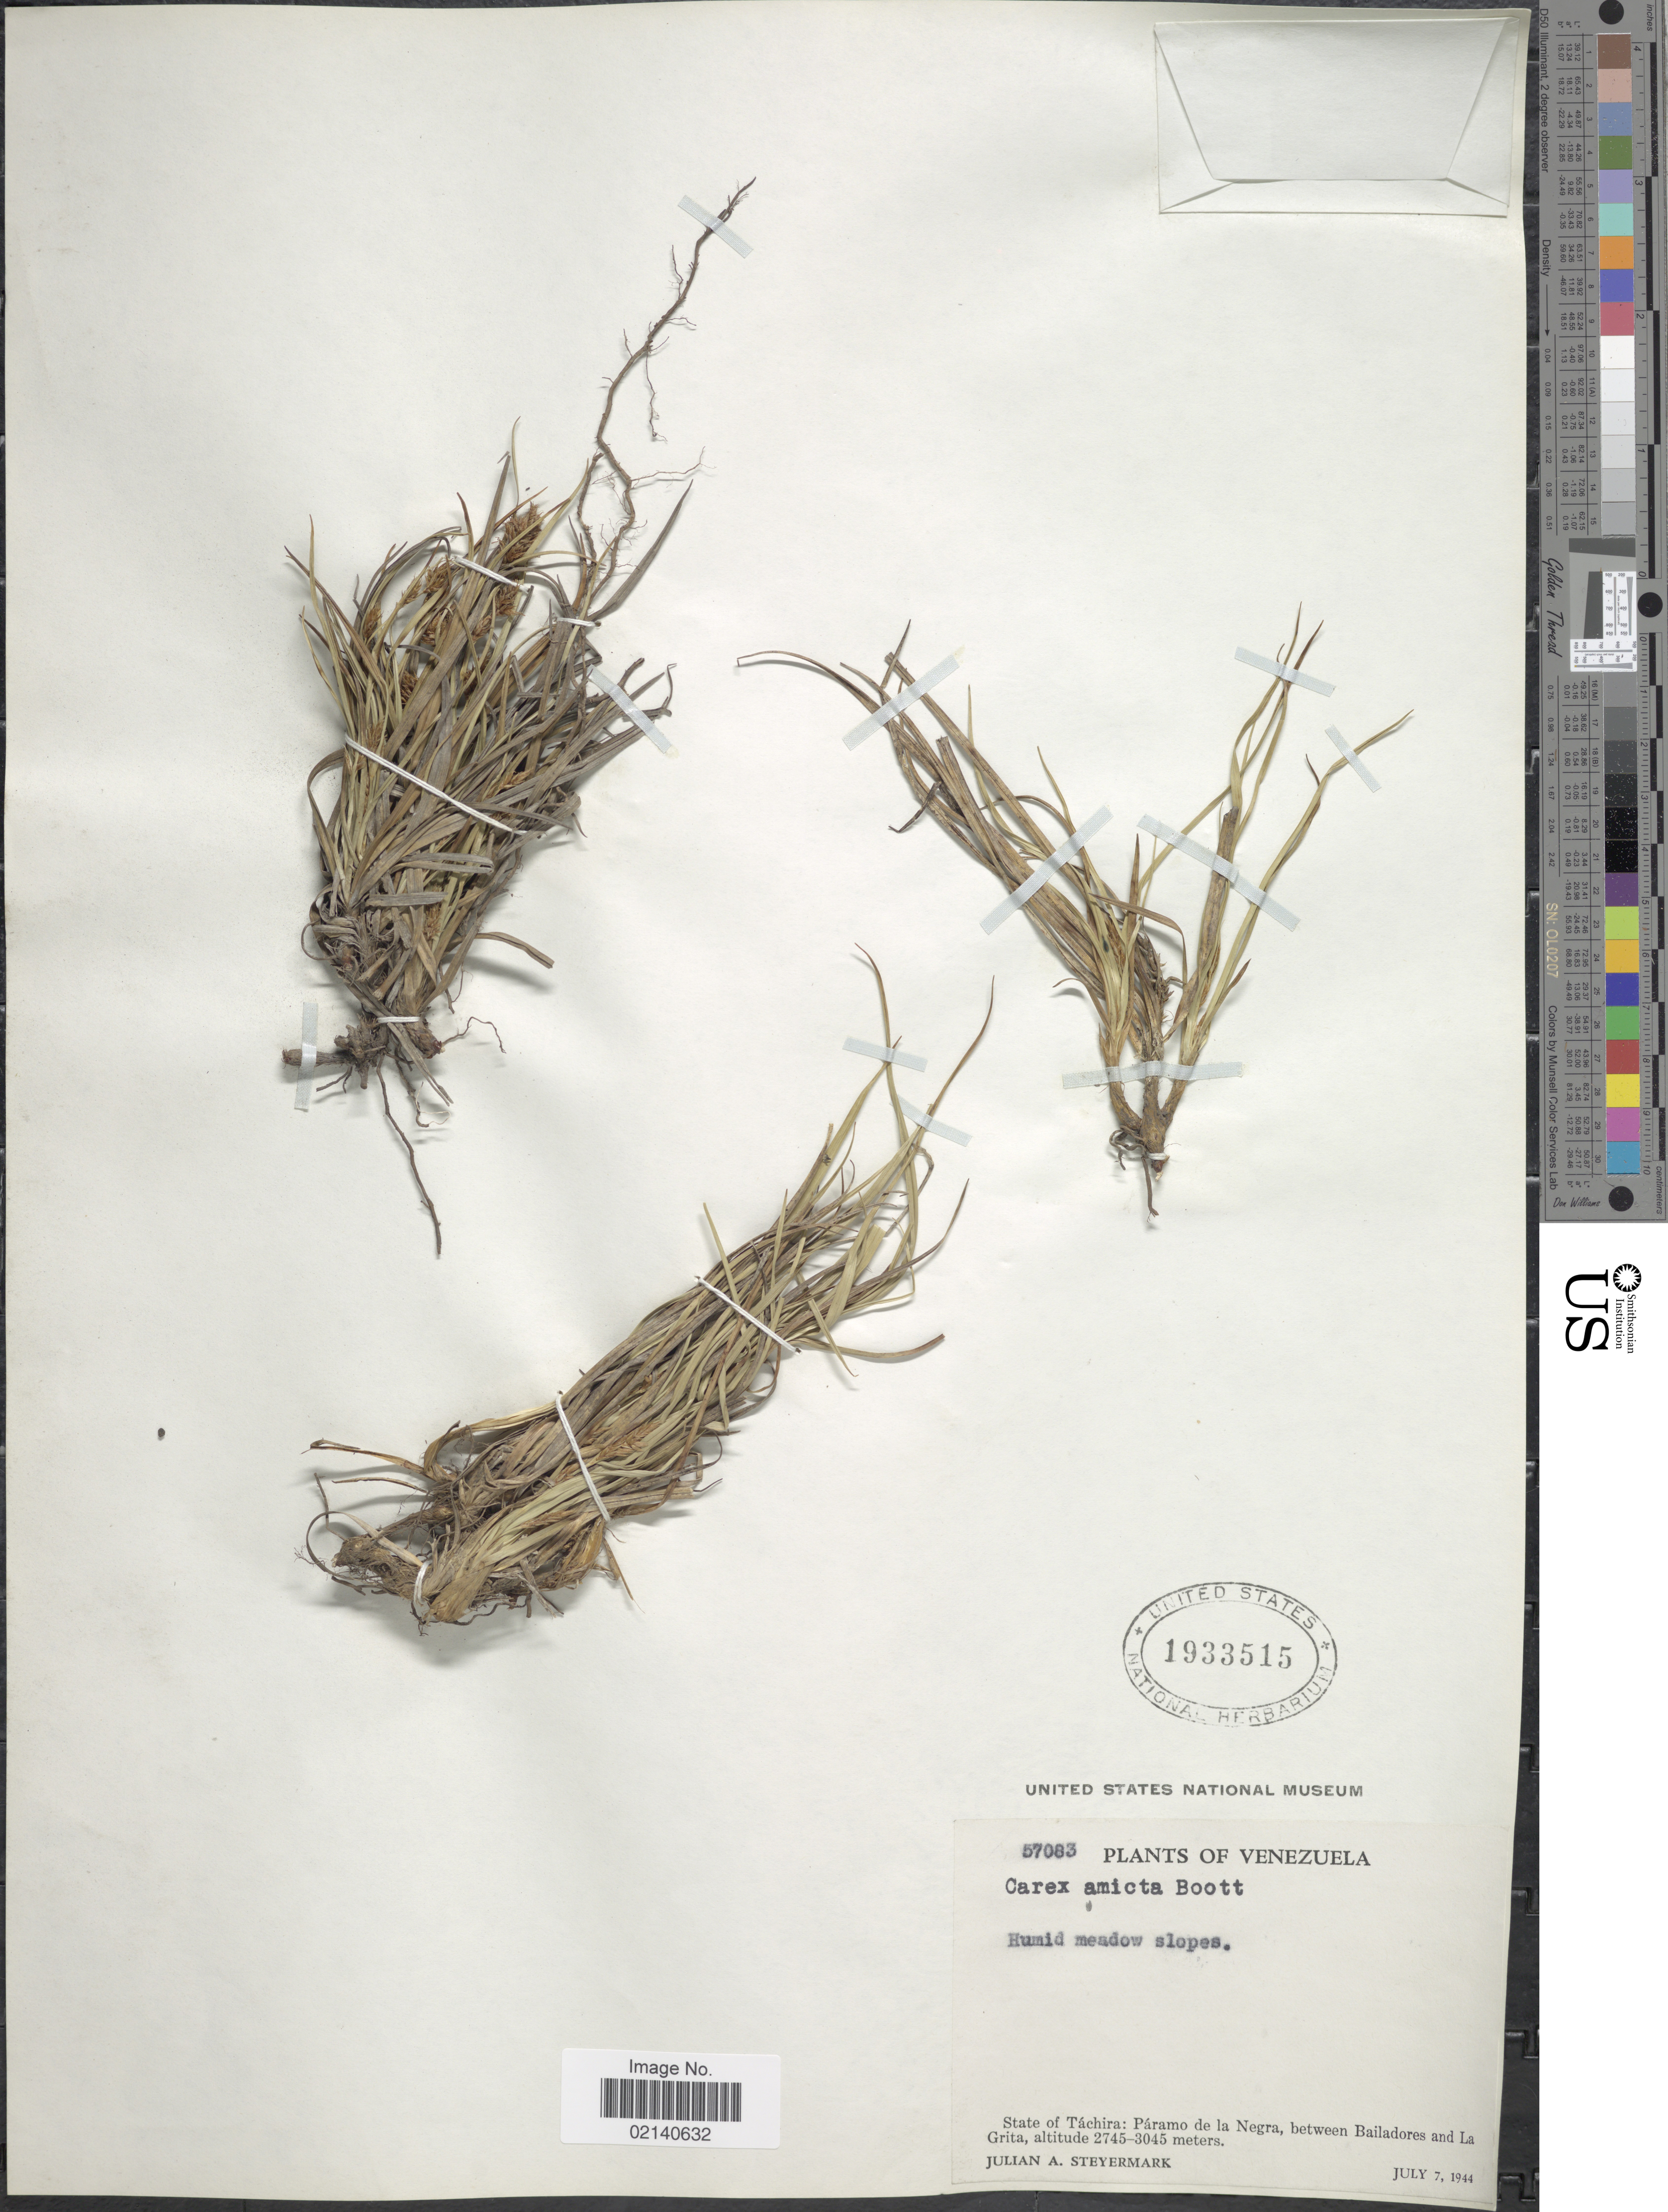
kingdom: Plantae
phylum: Tracheophyta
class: Liliopsida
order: Poales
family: Cyperaceae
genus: Carex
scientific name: Carex amicta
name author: Boott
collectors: J. Steyermark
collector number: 57083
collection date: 1944-07-07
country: Venezuela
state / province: Tachira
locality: Paramo de la Negra, between Bailadores and La Grita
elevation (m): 2745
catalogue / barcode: US 1933515